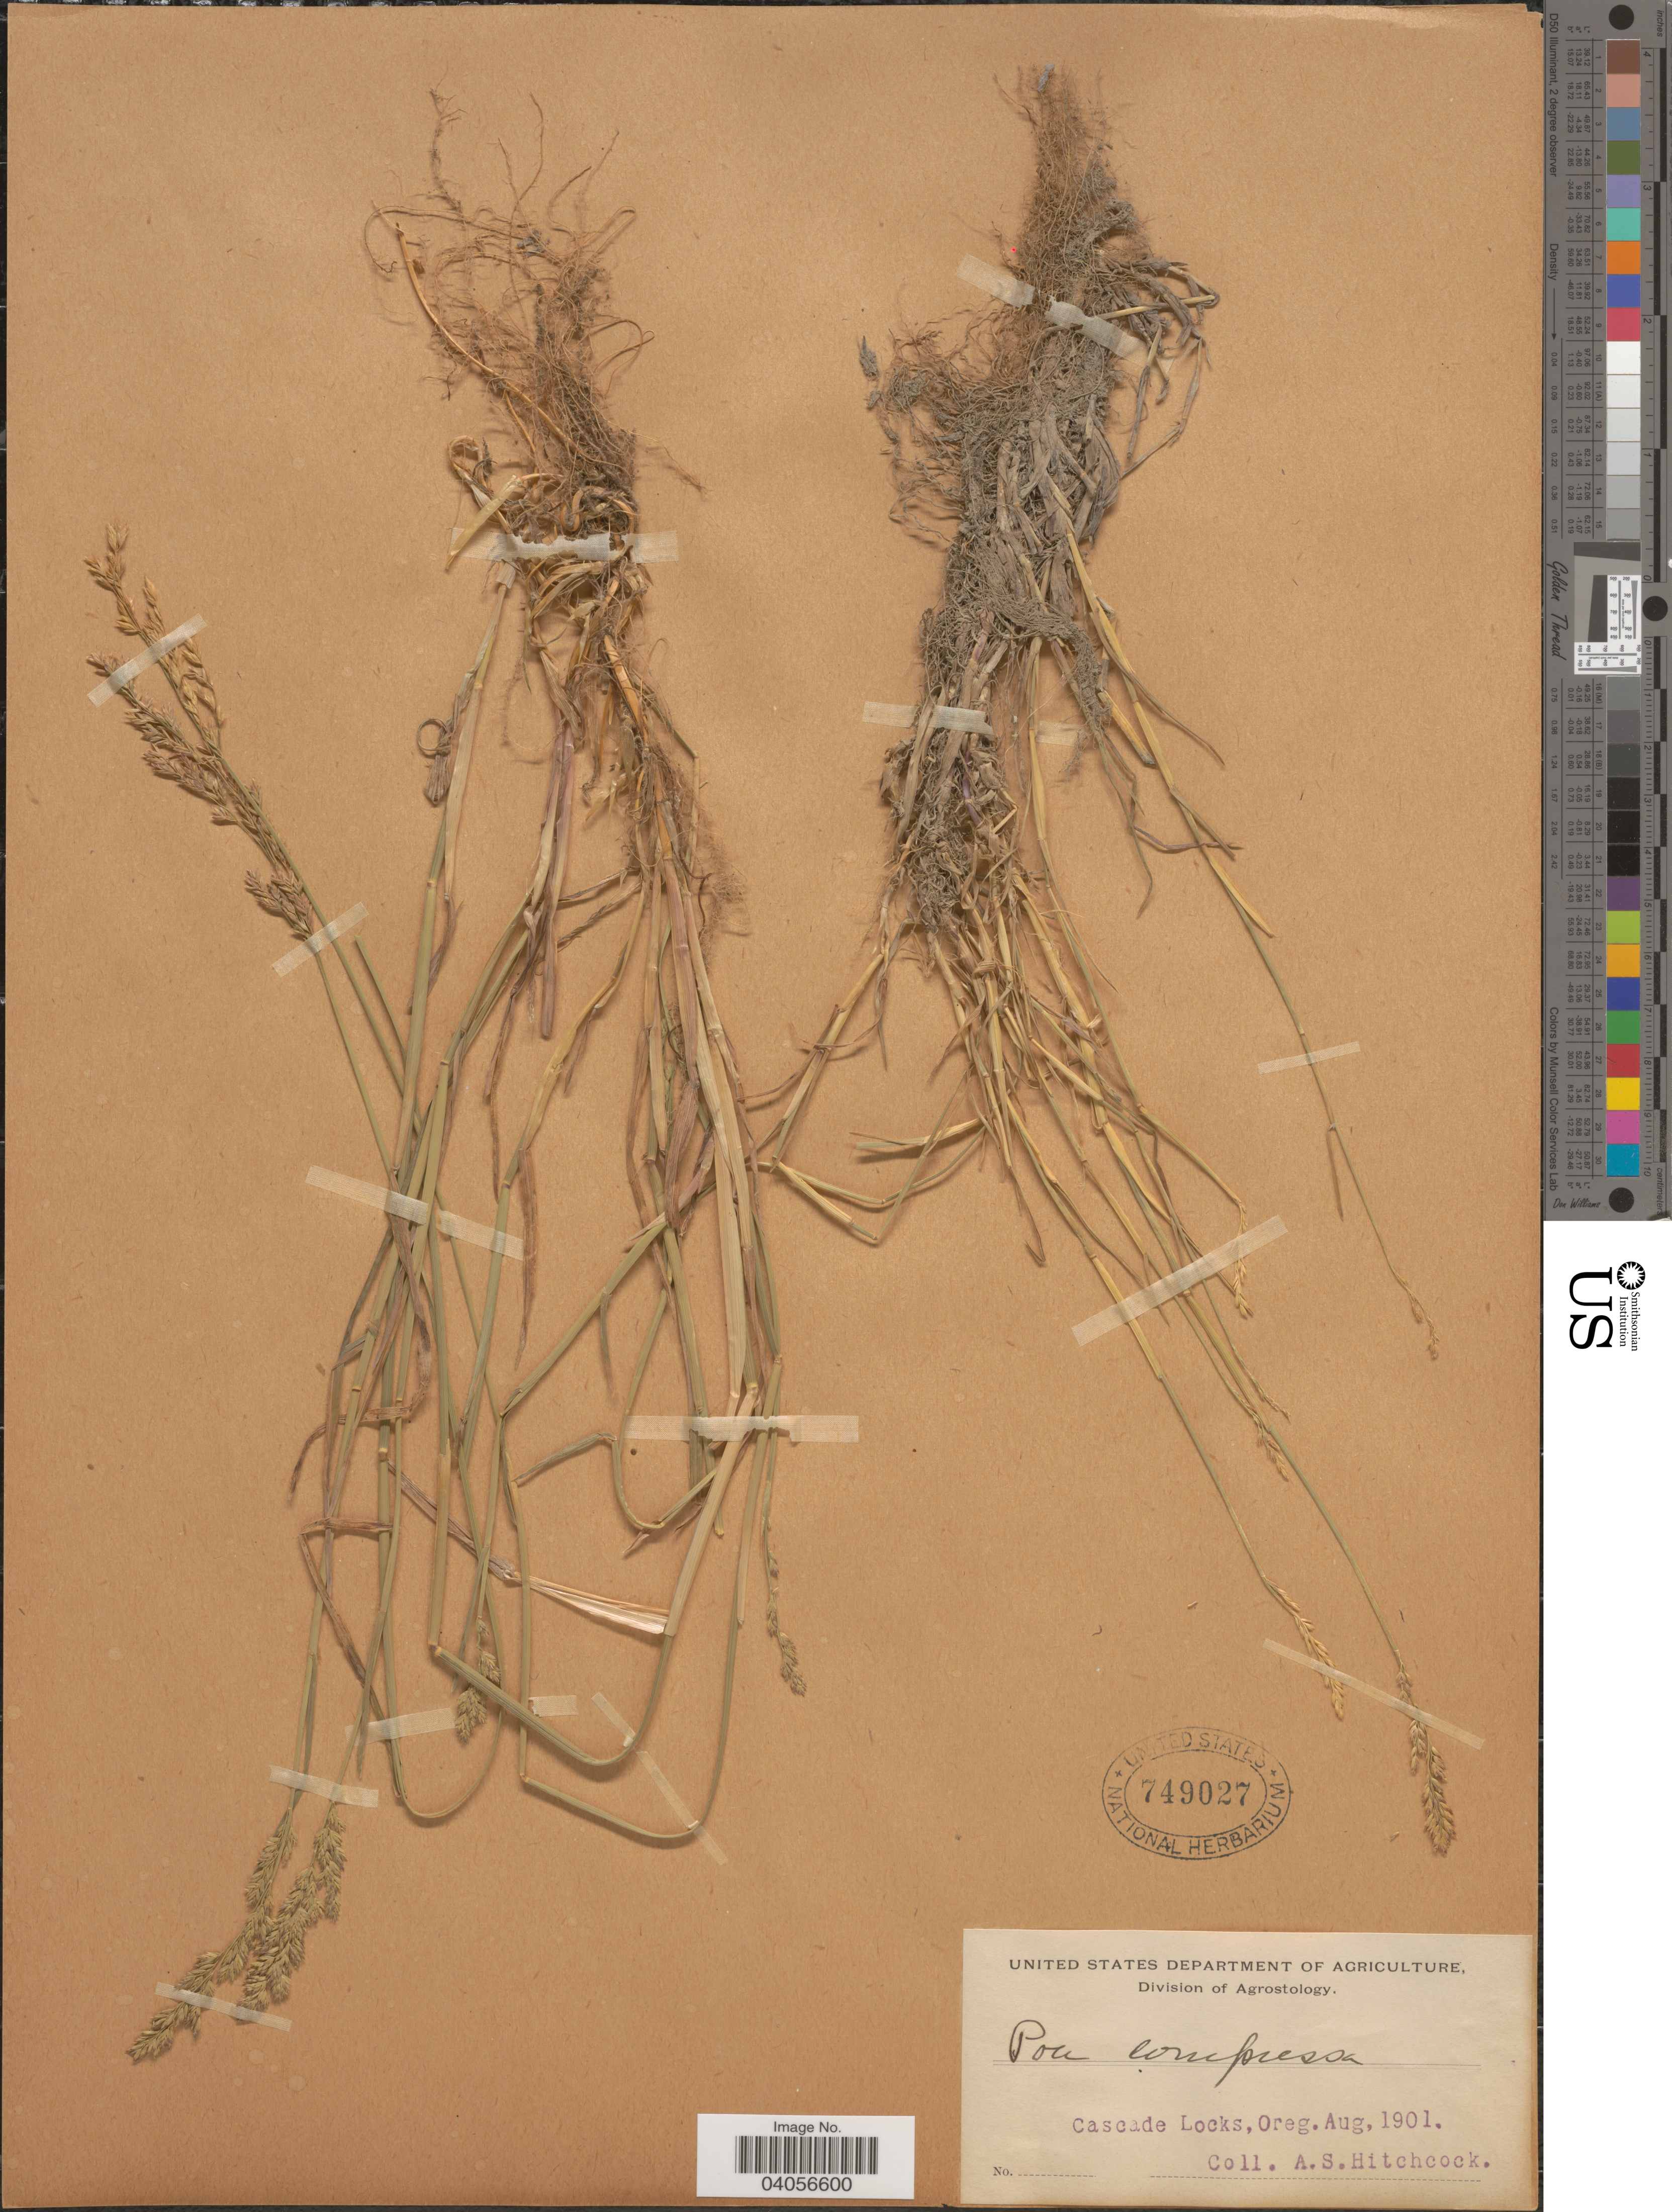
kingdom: Plantae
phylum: Tracheophyta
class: Liliopsida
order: Poales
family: Poaceae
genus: Poa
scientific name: Poa compressa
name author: L.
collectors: A. S. Hitchcock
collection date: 1901-08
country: United States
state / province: Oregon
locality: Cascade Locks.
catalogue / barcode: US 749027